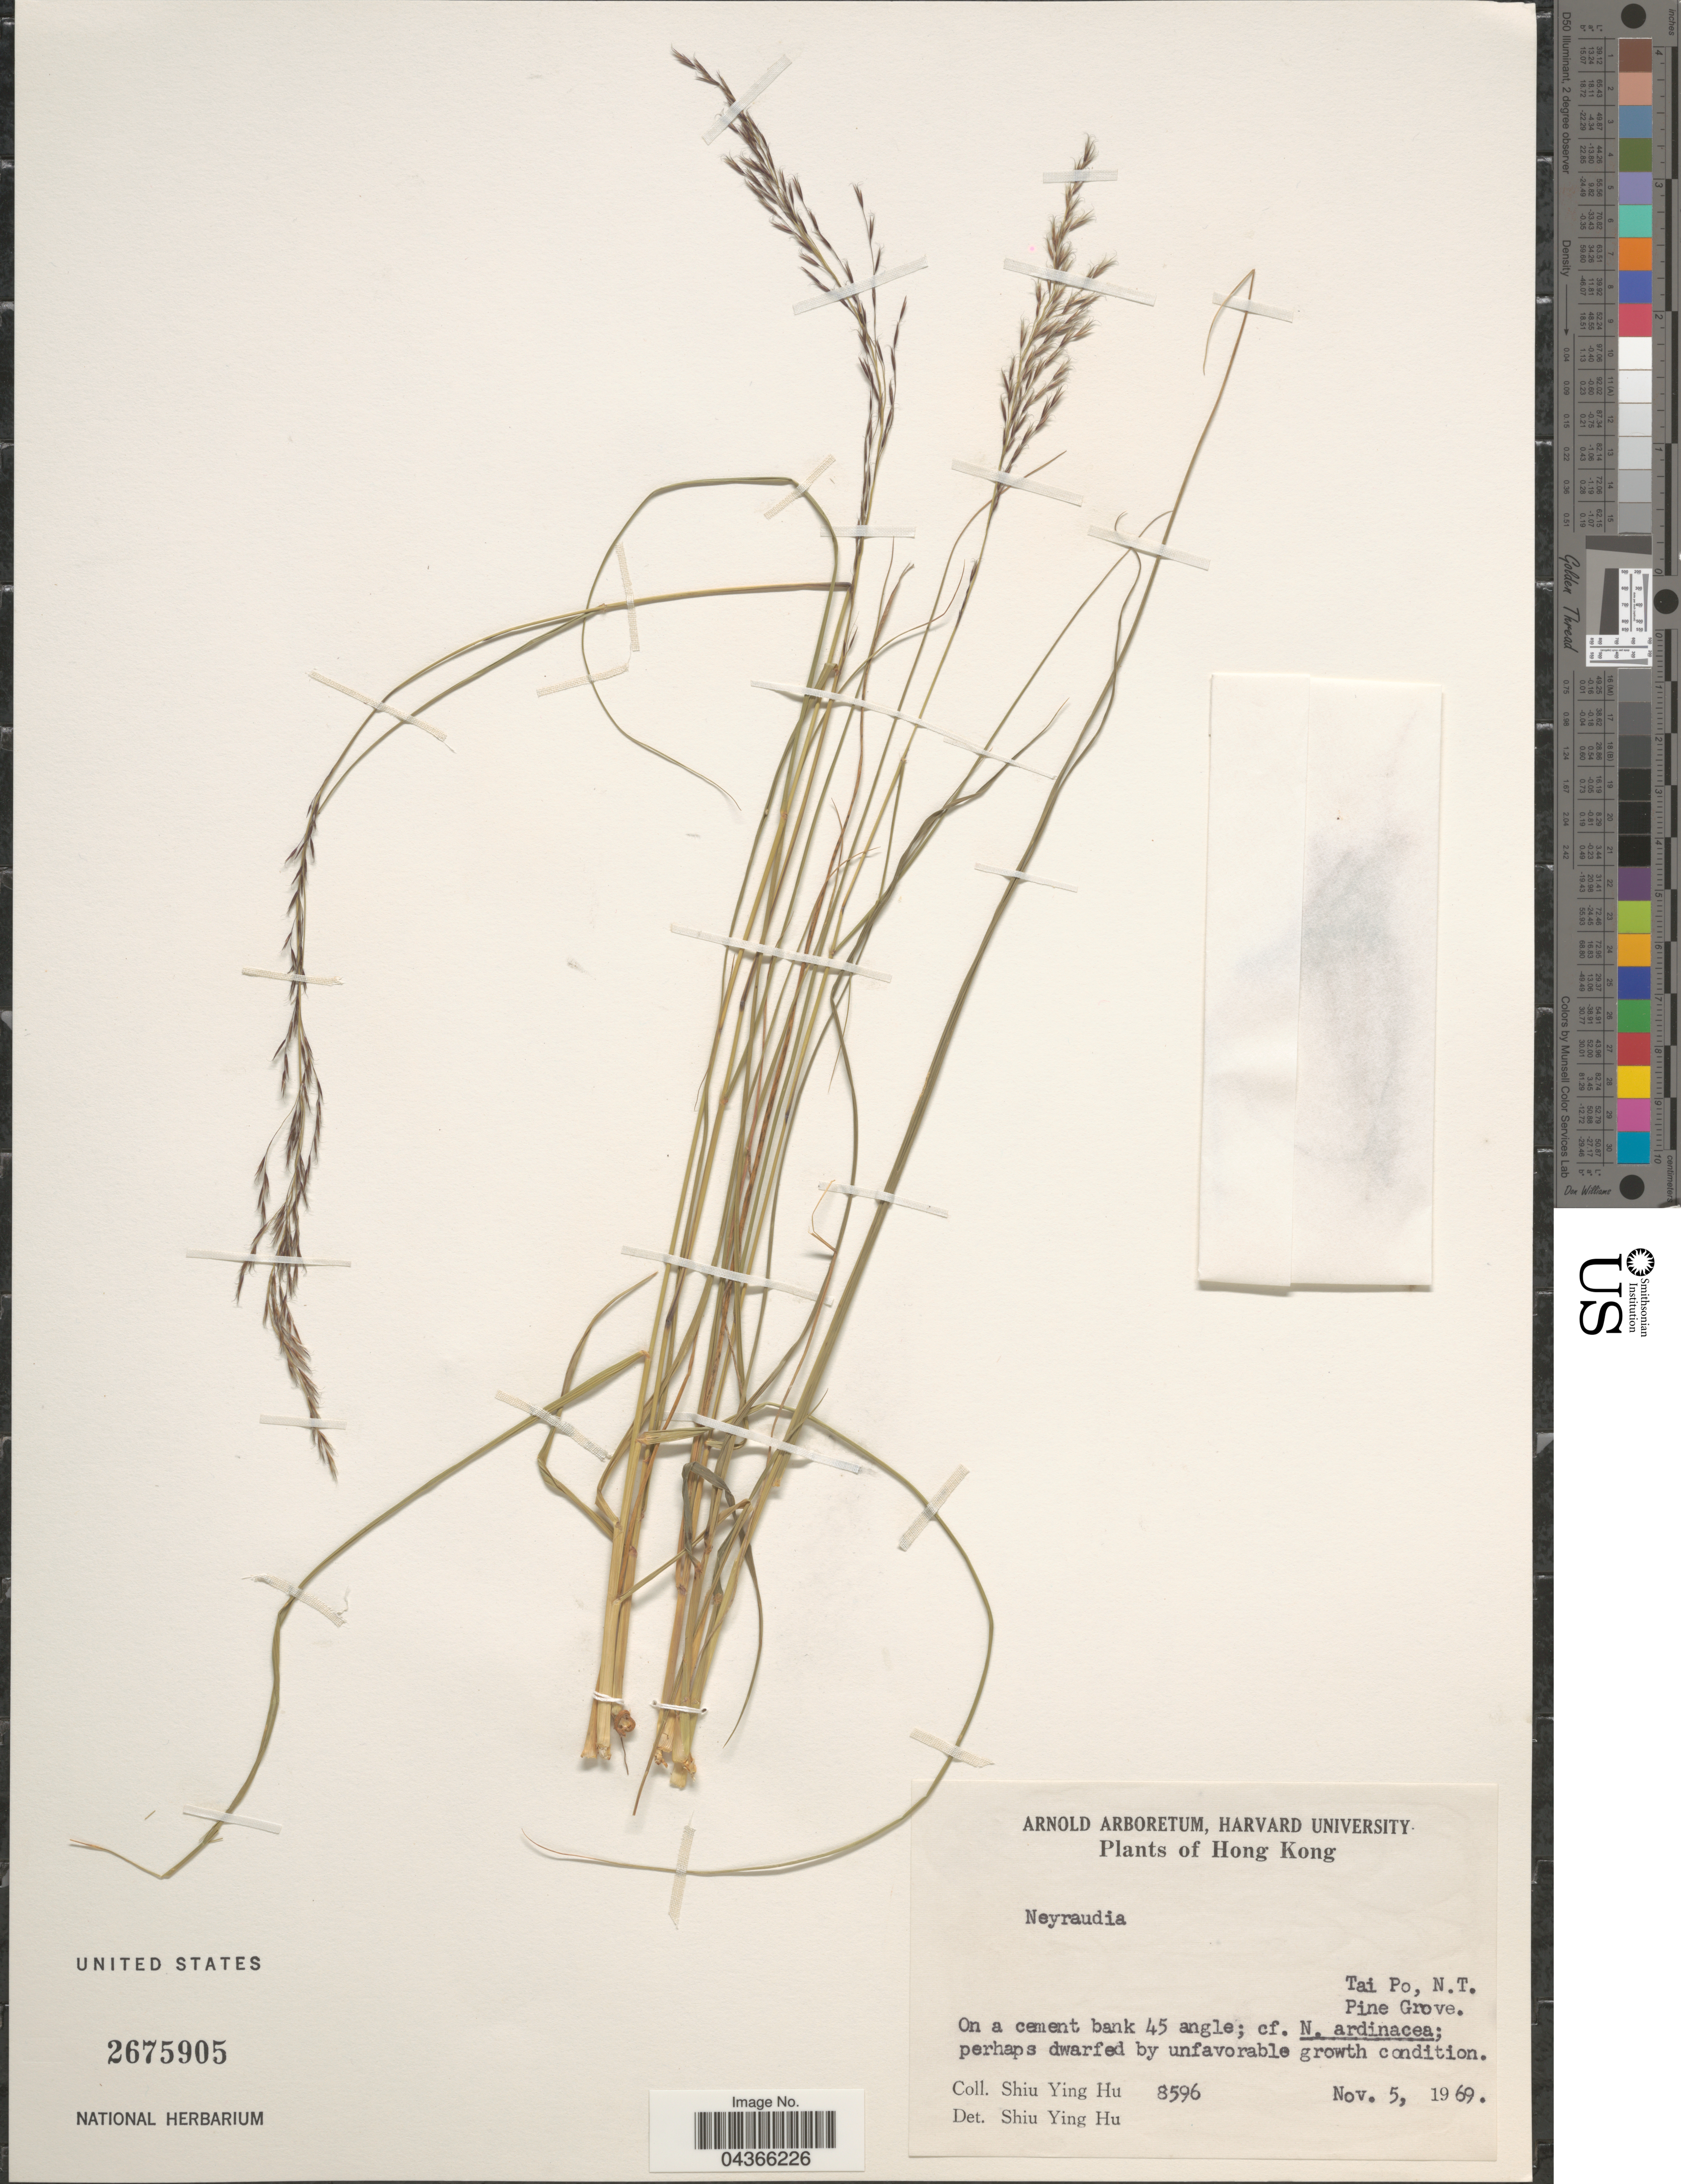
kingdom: Plantae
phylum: Tracheophyta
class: Liliopsida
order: Poales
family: Poaceae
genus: Neyraudia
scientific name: Neyraudia sp.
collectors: S. Y. Hu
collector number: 8596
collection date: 1969-11-05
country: China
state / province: Hong Kong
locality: Tai Po, N.T. Pine Grove.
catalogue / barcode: US 2675905